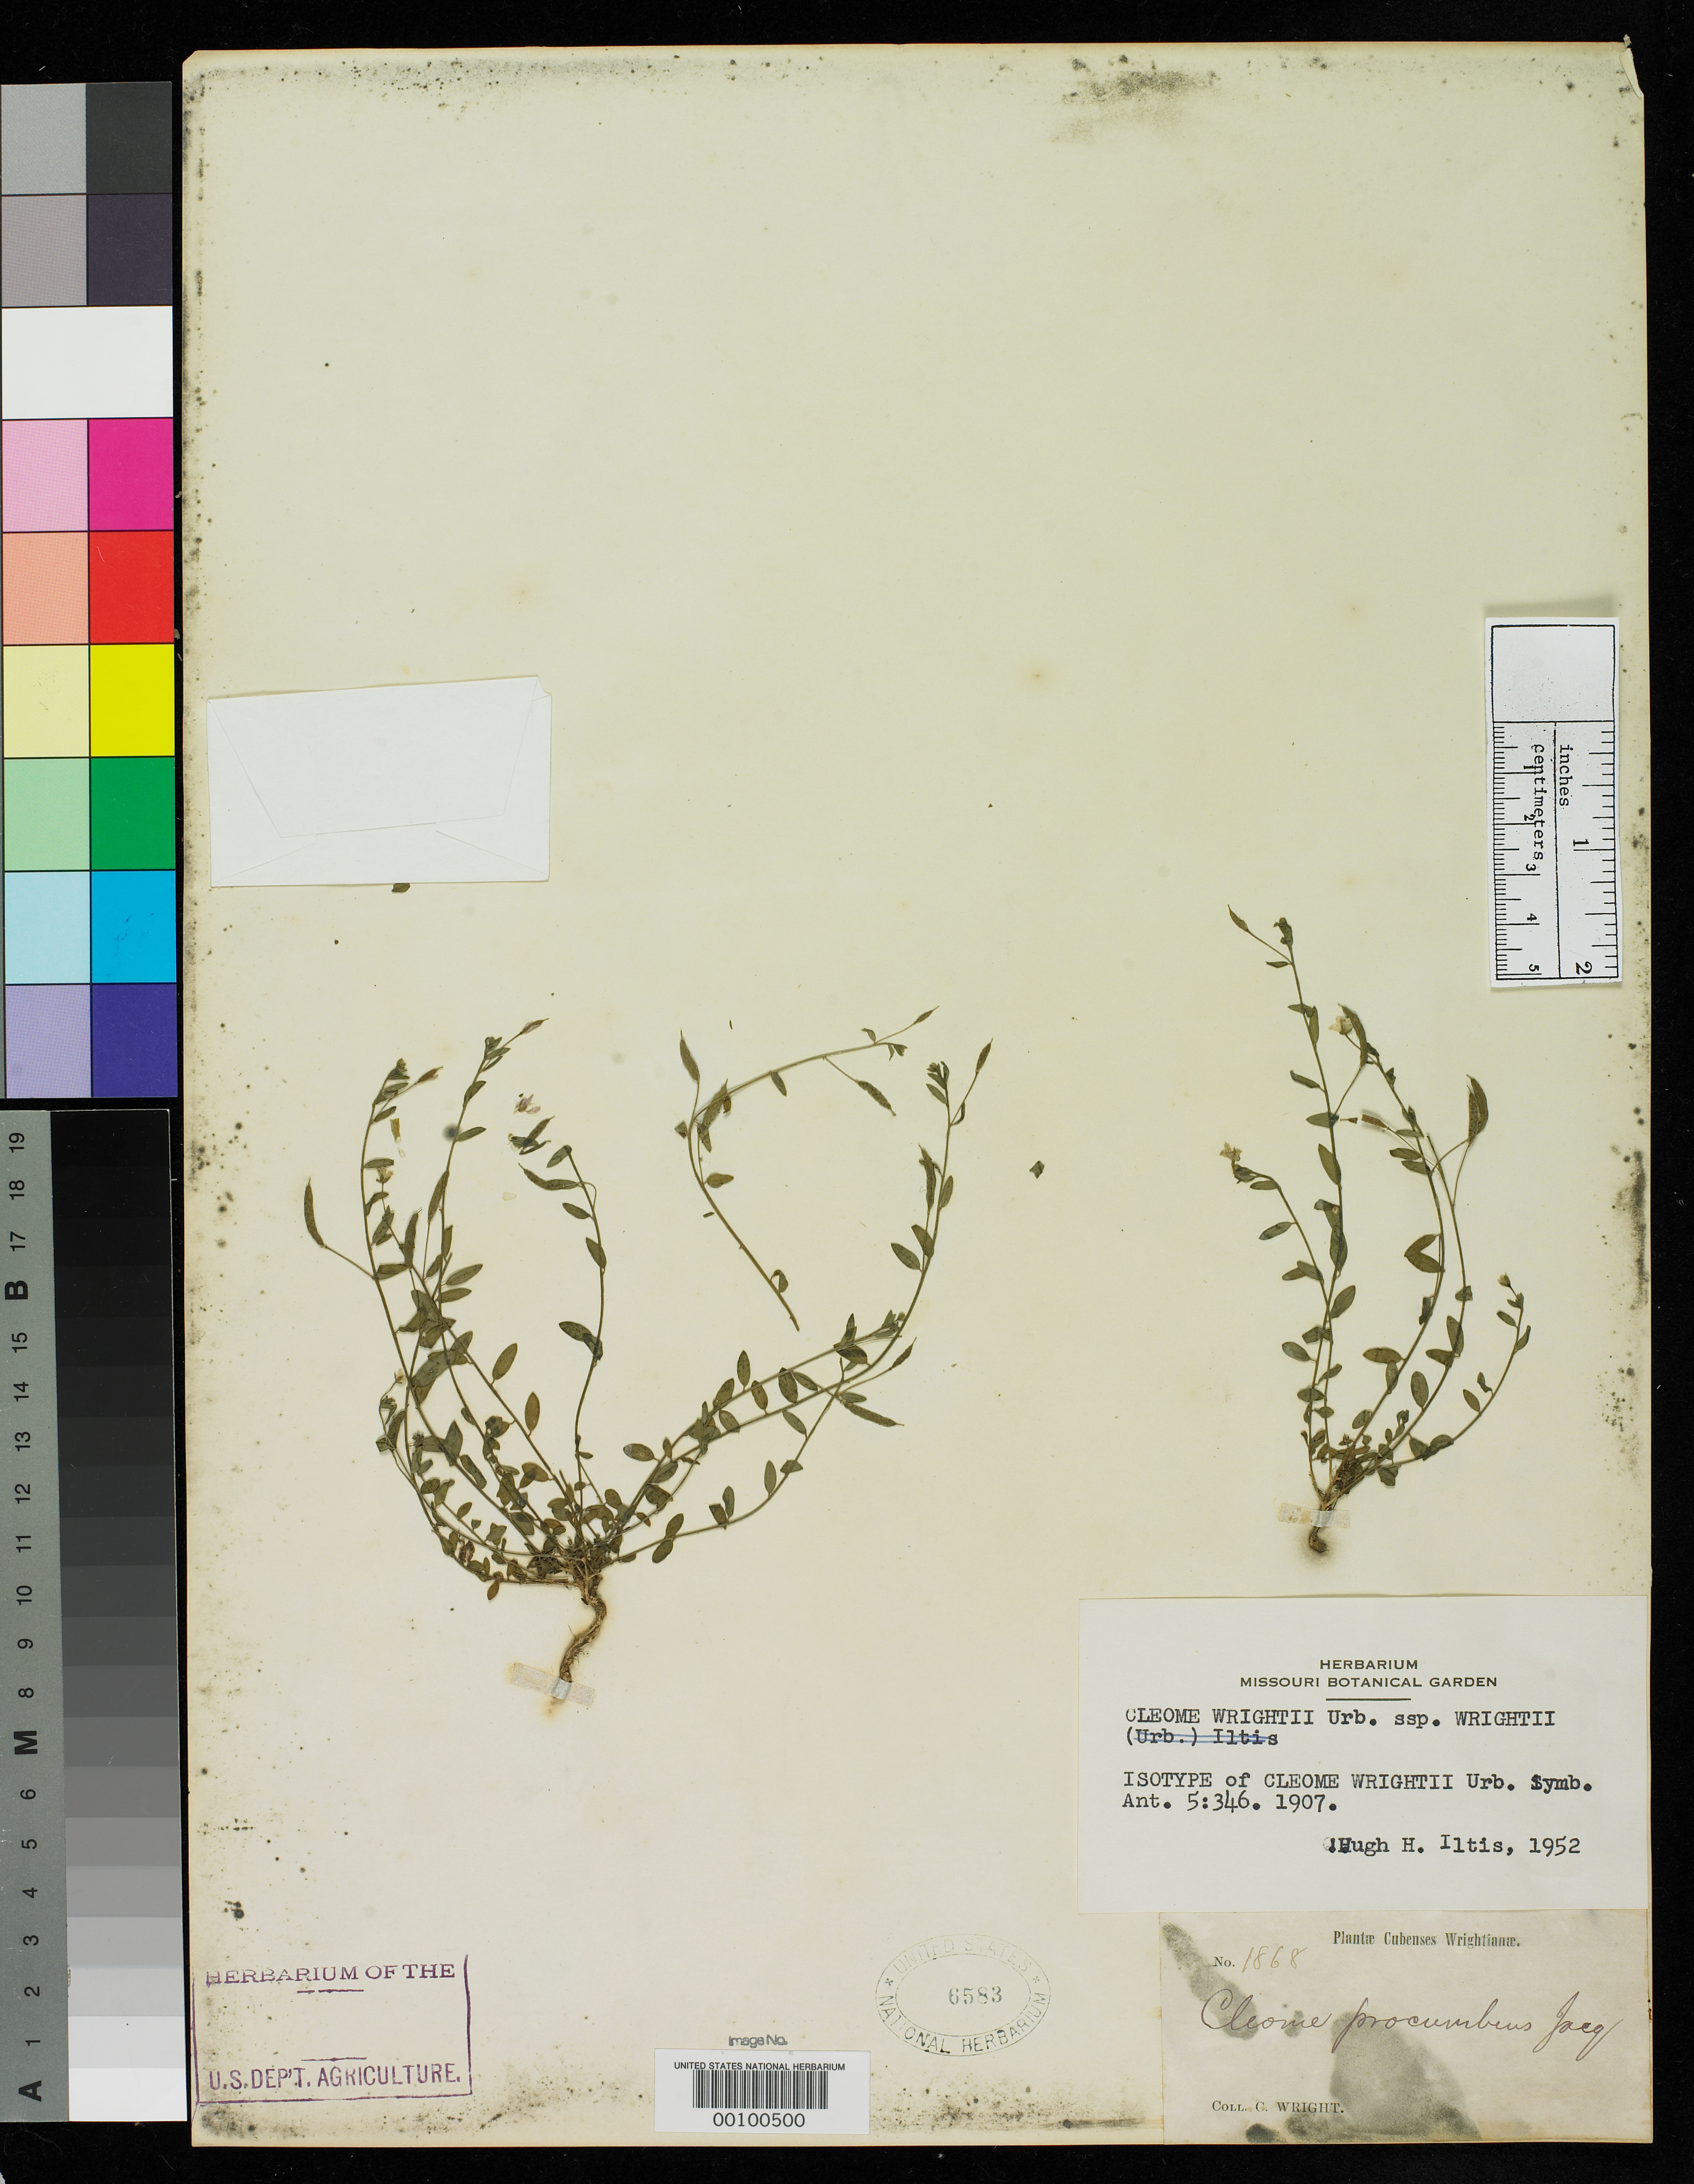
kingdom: Plantae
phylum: Tracheophyta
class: Magnoliopsida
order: Brassicales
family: Cleomaceae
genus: Cleome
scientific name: Cleome wrightii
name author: Urb.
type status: Isotype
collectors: C. Wright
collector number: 1868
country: Cuba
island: Greater Antilles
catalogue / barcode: US 6583